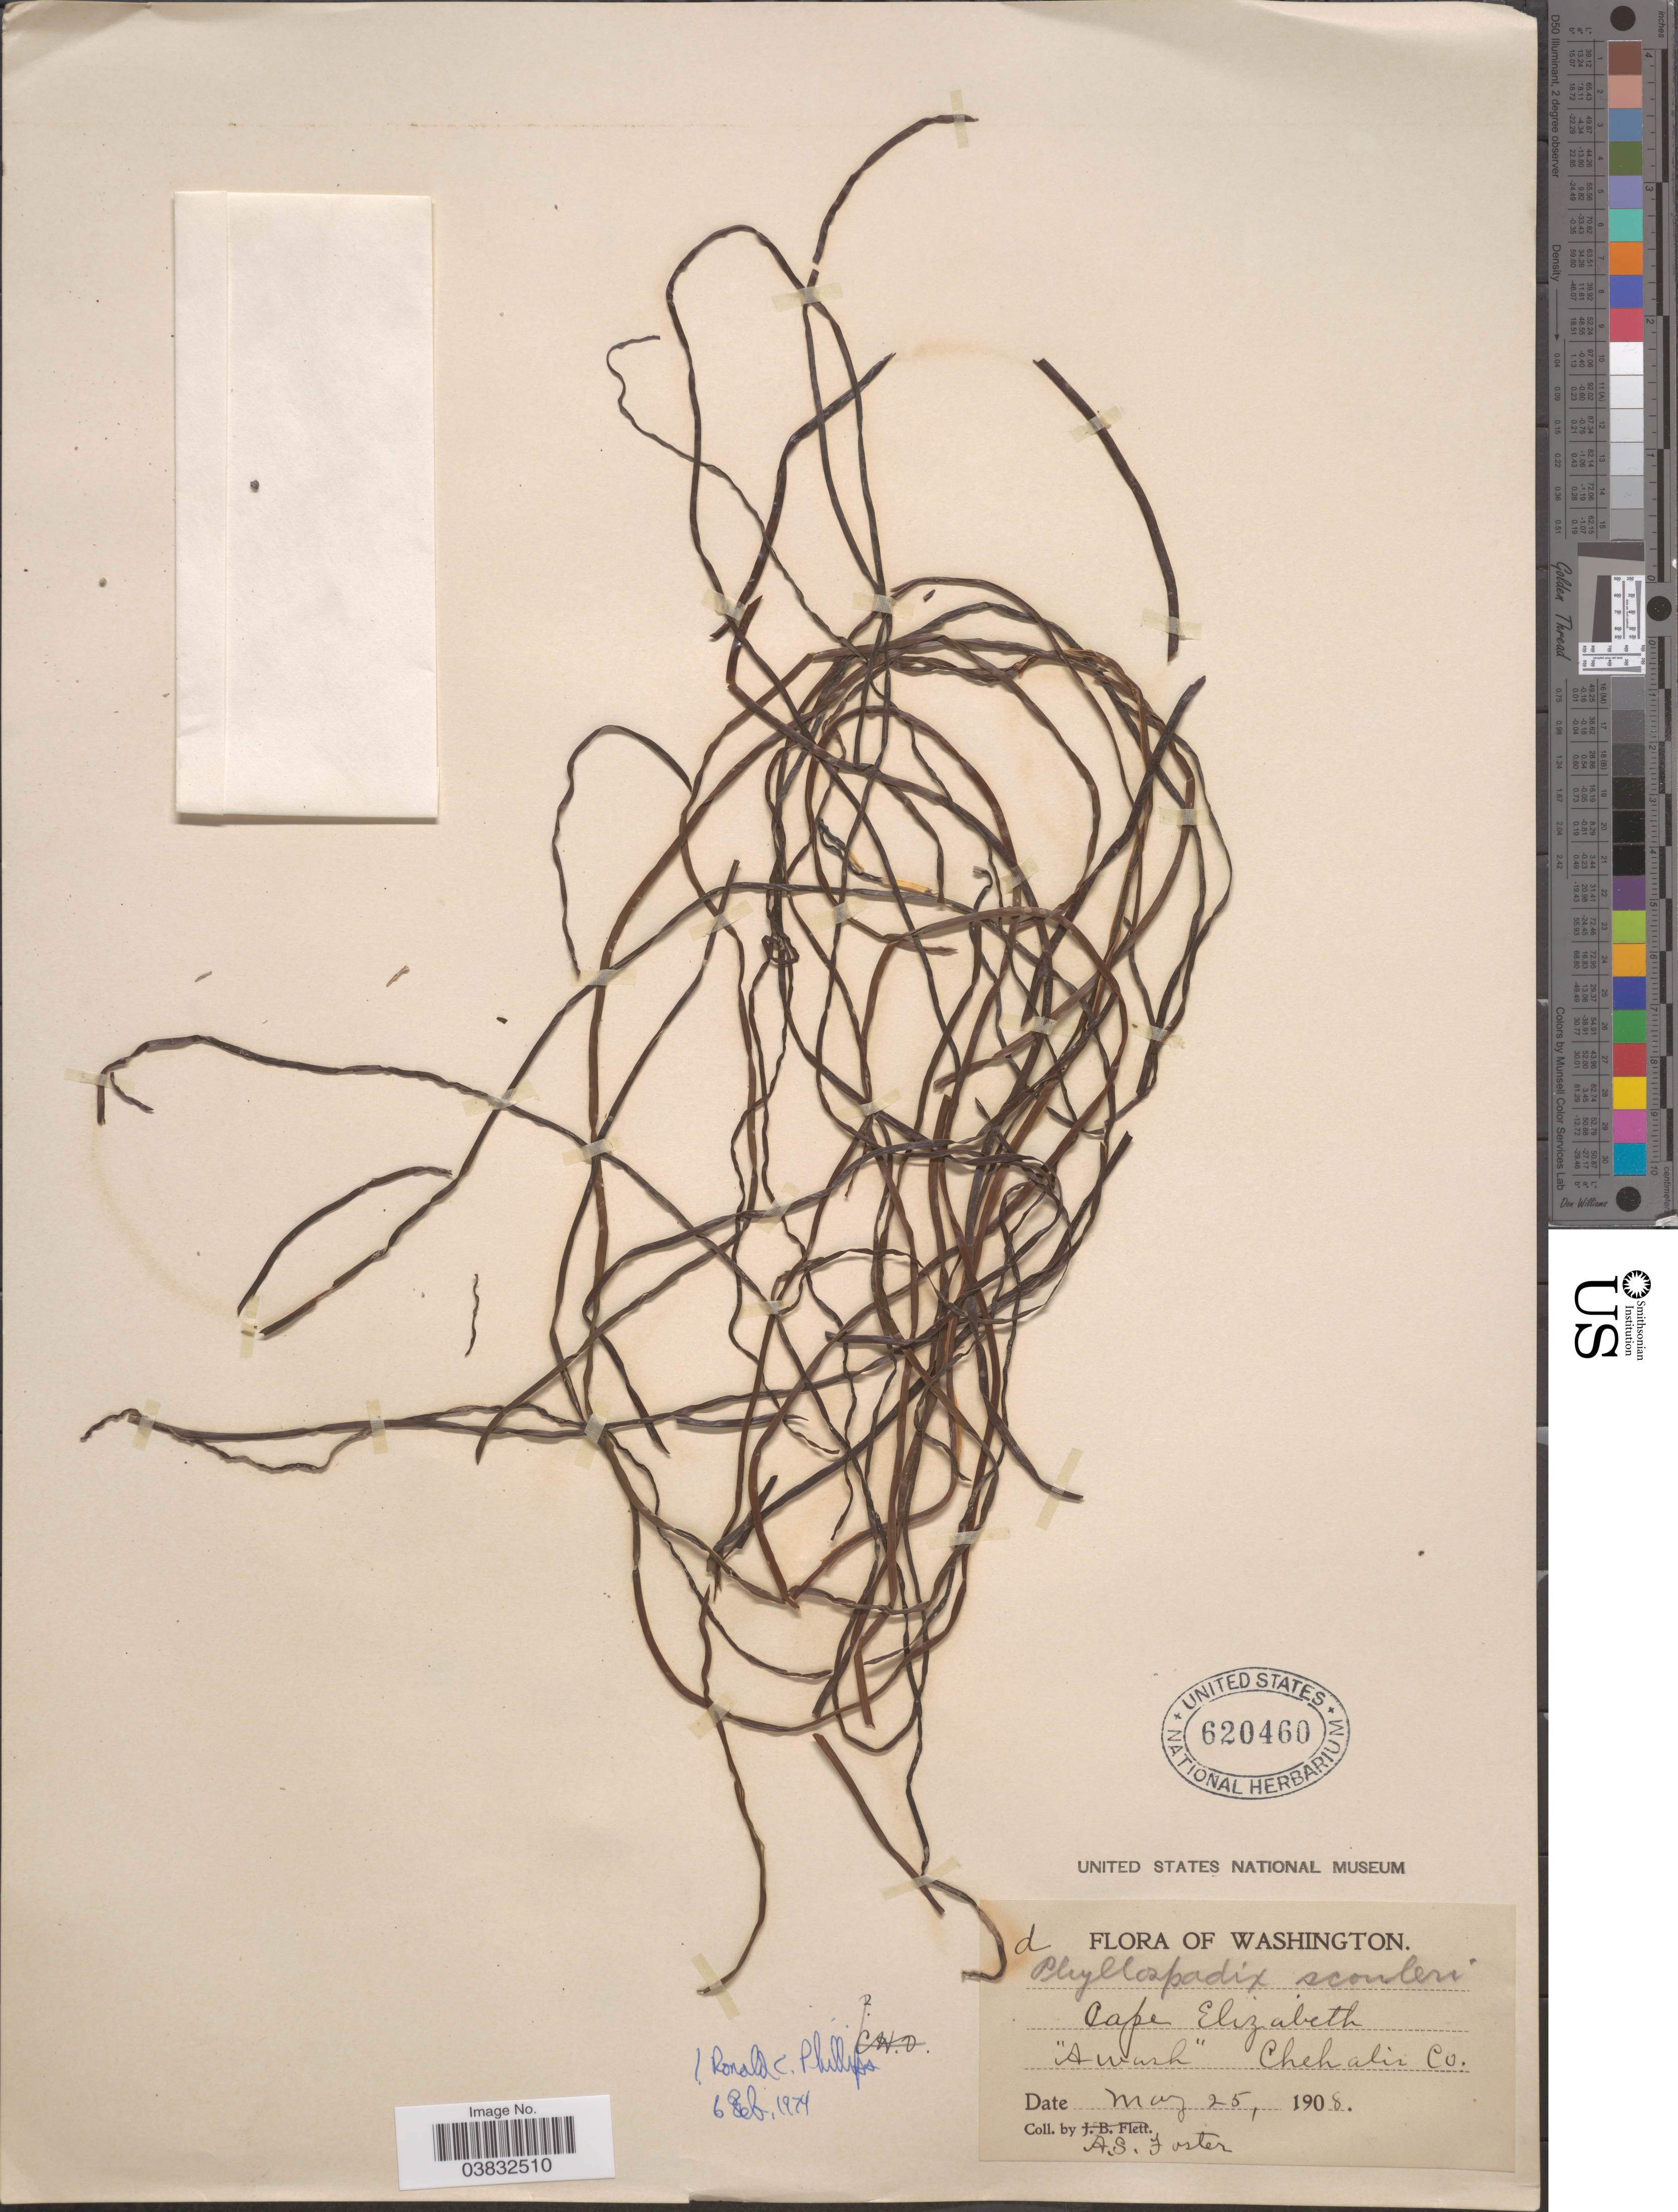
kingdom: Plantae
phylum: Tracheophyta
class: Liliopsida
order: Alismatales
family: Zosteraceae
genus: Phyllospadix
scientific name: Phyllospadix scouleri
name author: Hook.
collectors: A. S. Foster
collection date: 1908-05-25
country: United States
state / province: Washington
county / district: Grays Harbor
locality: Cape Elizabeth. "Awash" Chehalis Co.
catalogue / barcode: US 620460